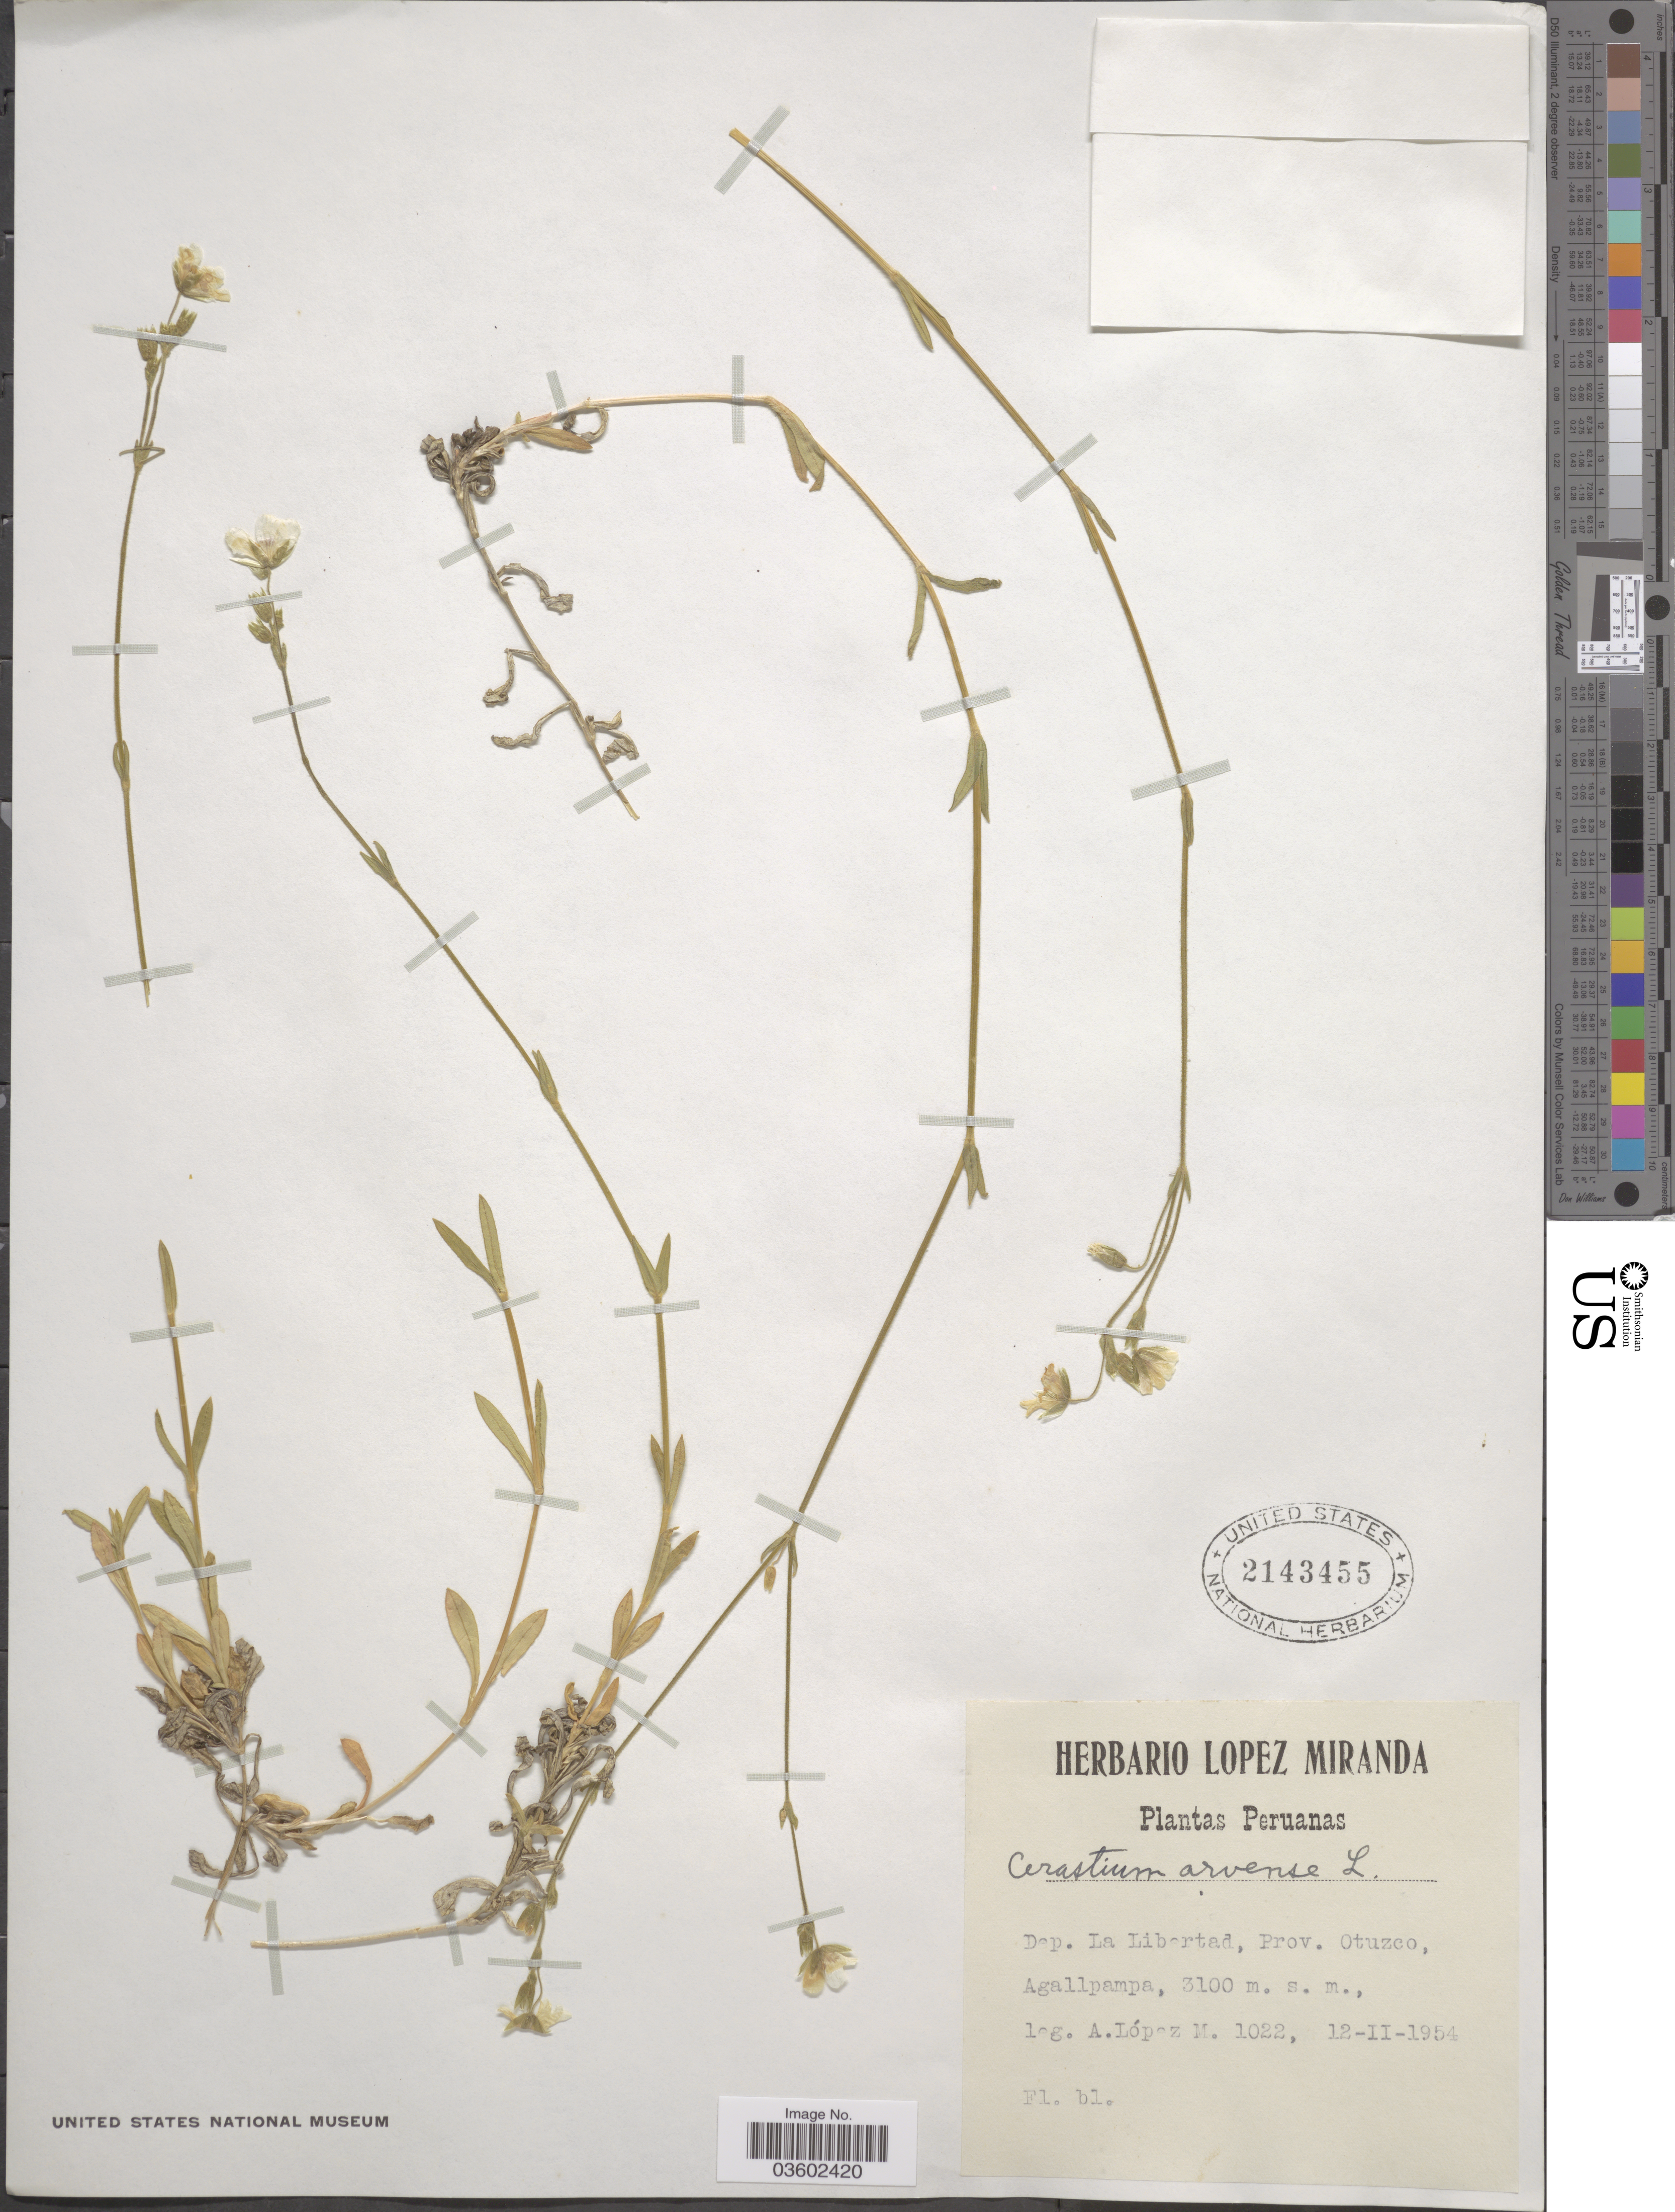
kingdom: Plantae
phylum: Tracheophyta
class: Magnoliopsida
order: Caryophyllales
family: Caryophyllaceae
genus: Cerastium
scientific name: Cerastium arvense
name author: L.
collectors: A. López M.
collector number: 1022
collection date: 1954-11-12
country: Peru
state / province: La Libertad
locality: Dep. La Libertad, Prov. Otuzco, Agallpampa.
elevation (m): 3100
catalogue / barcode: US 2143455